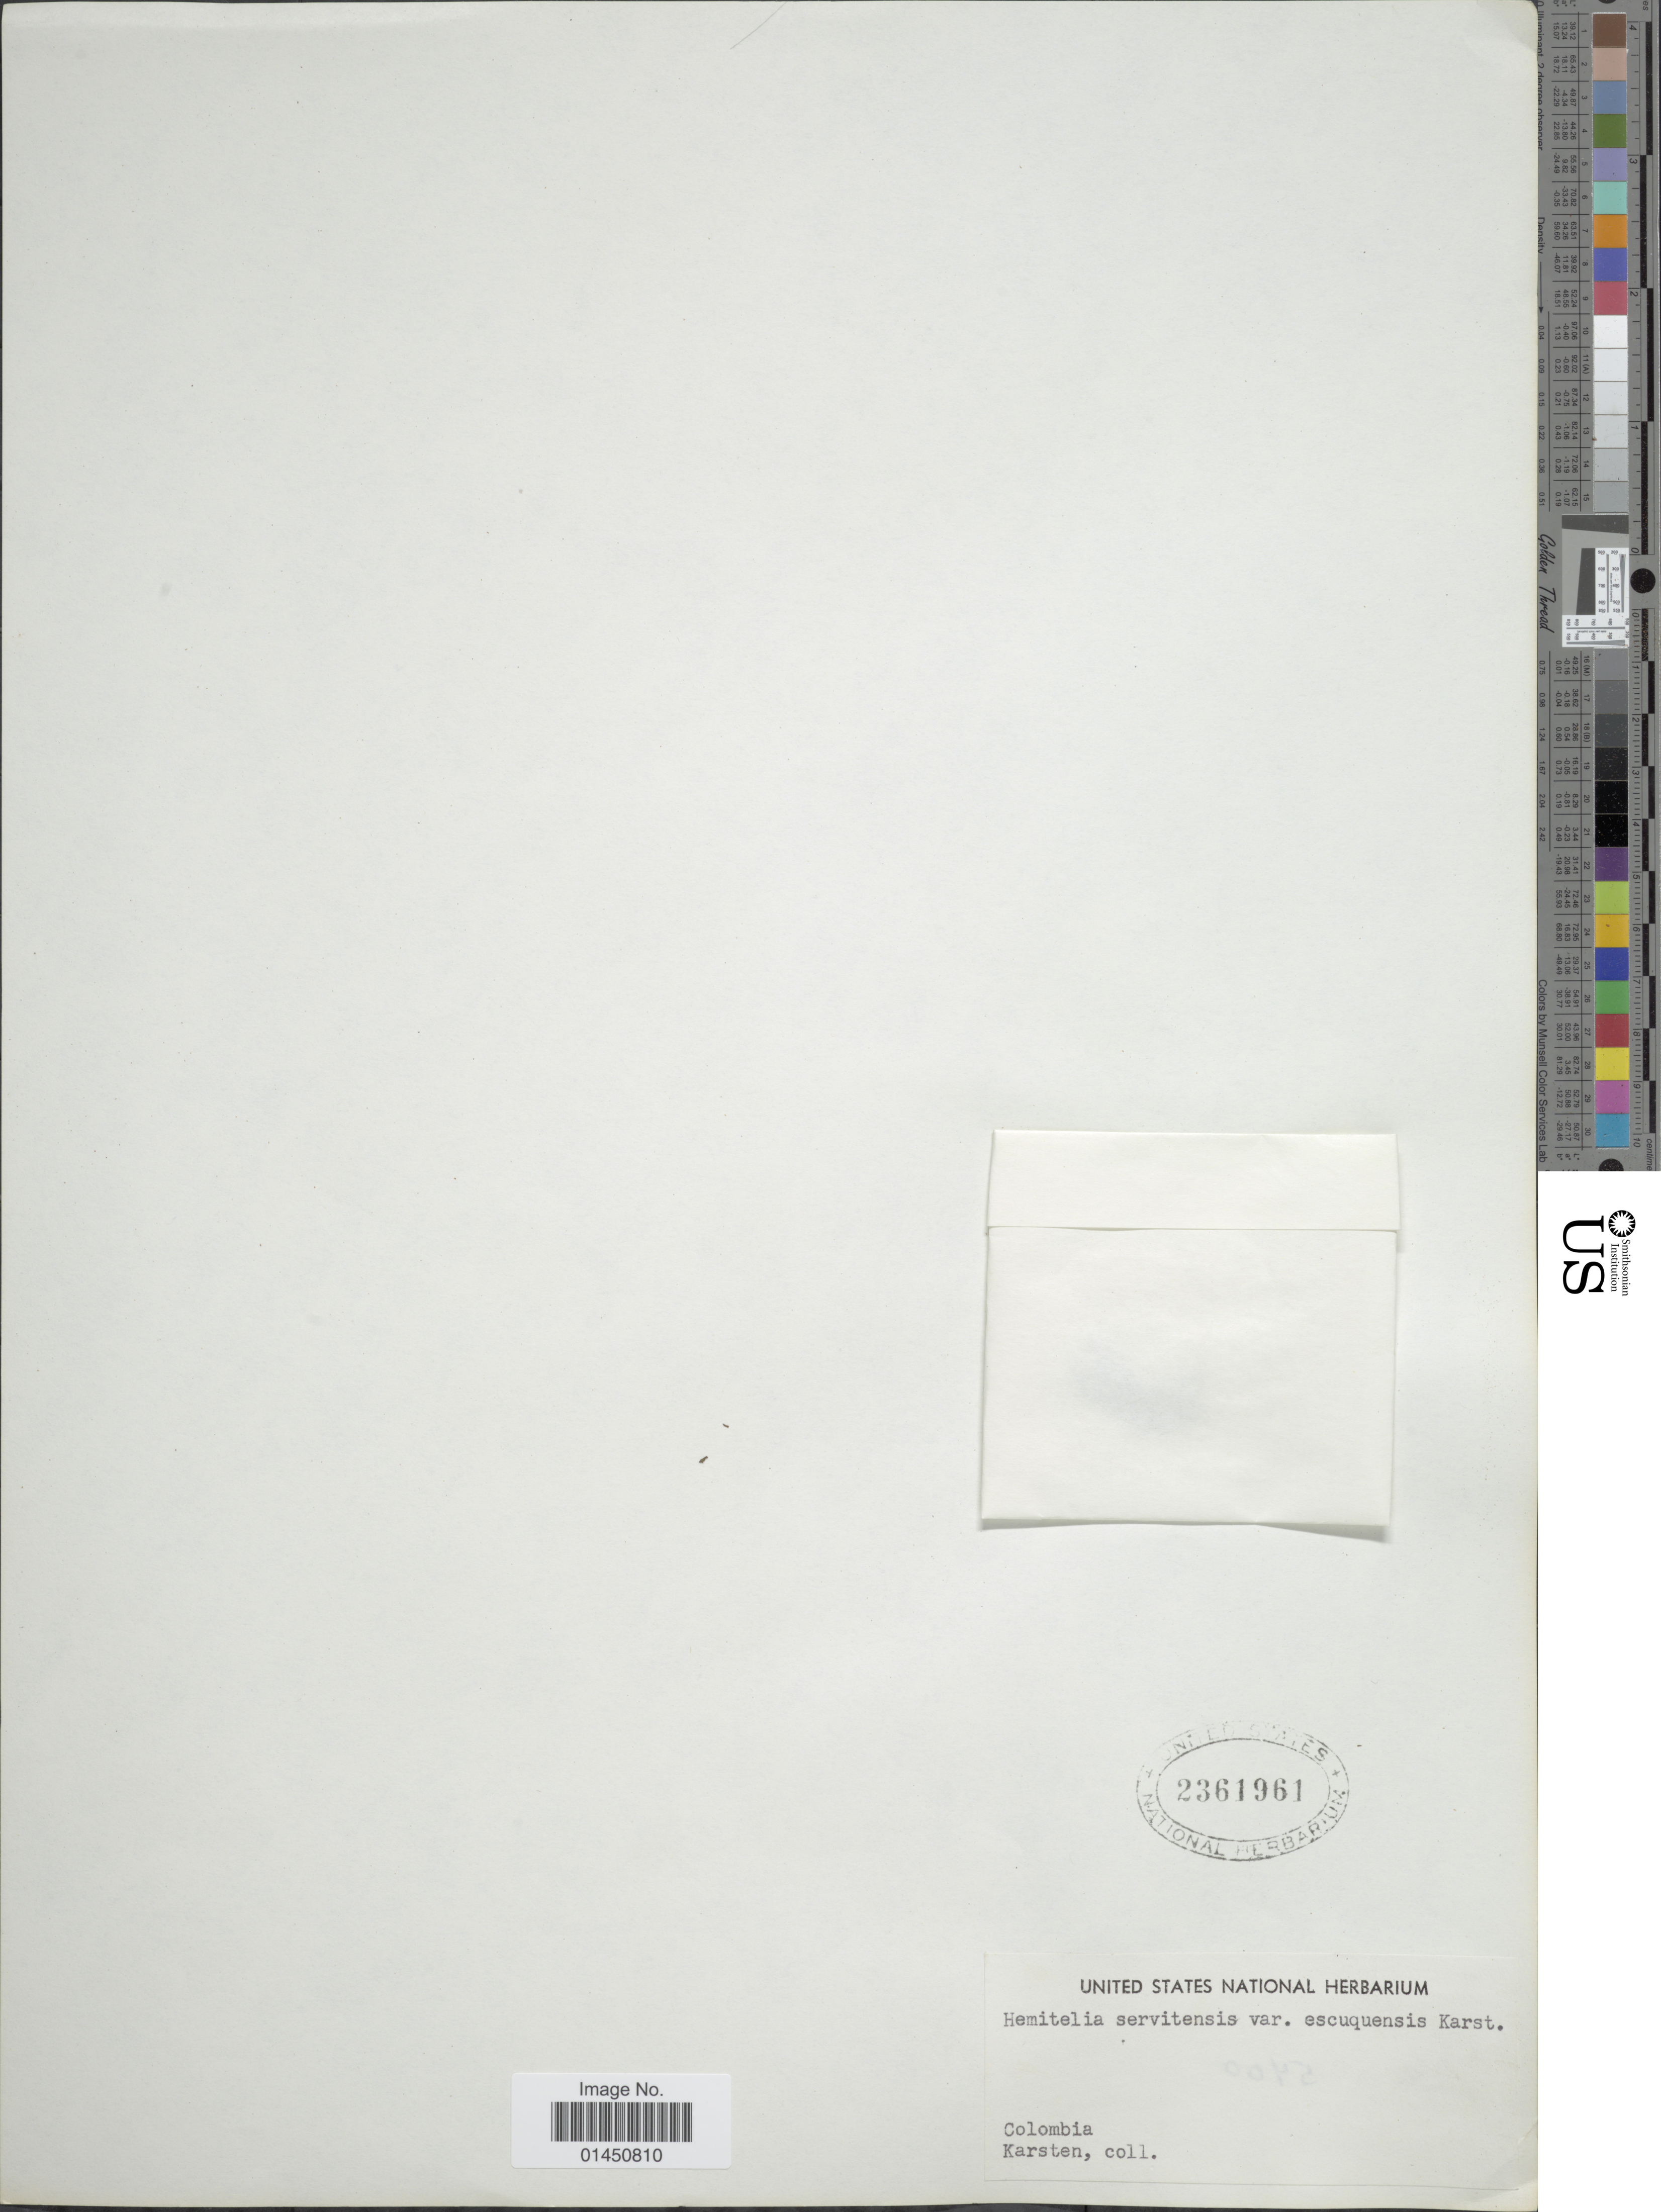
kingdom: Plantae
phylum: Tracheophyta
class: Polypodiopsida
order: Cyatheales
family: Cyatheaceae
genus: Cyathea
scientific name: Cyathea andina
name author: Domin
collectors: -. Karsten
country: Colombia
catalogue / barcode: US 2361961